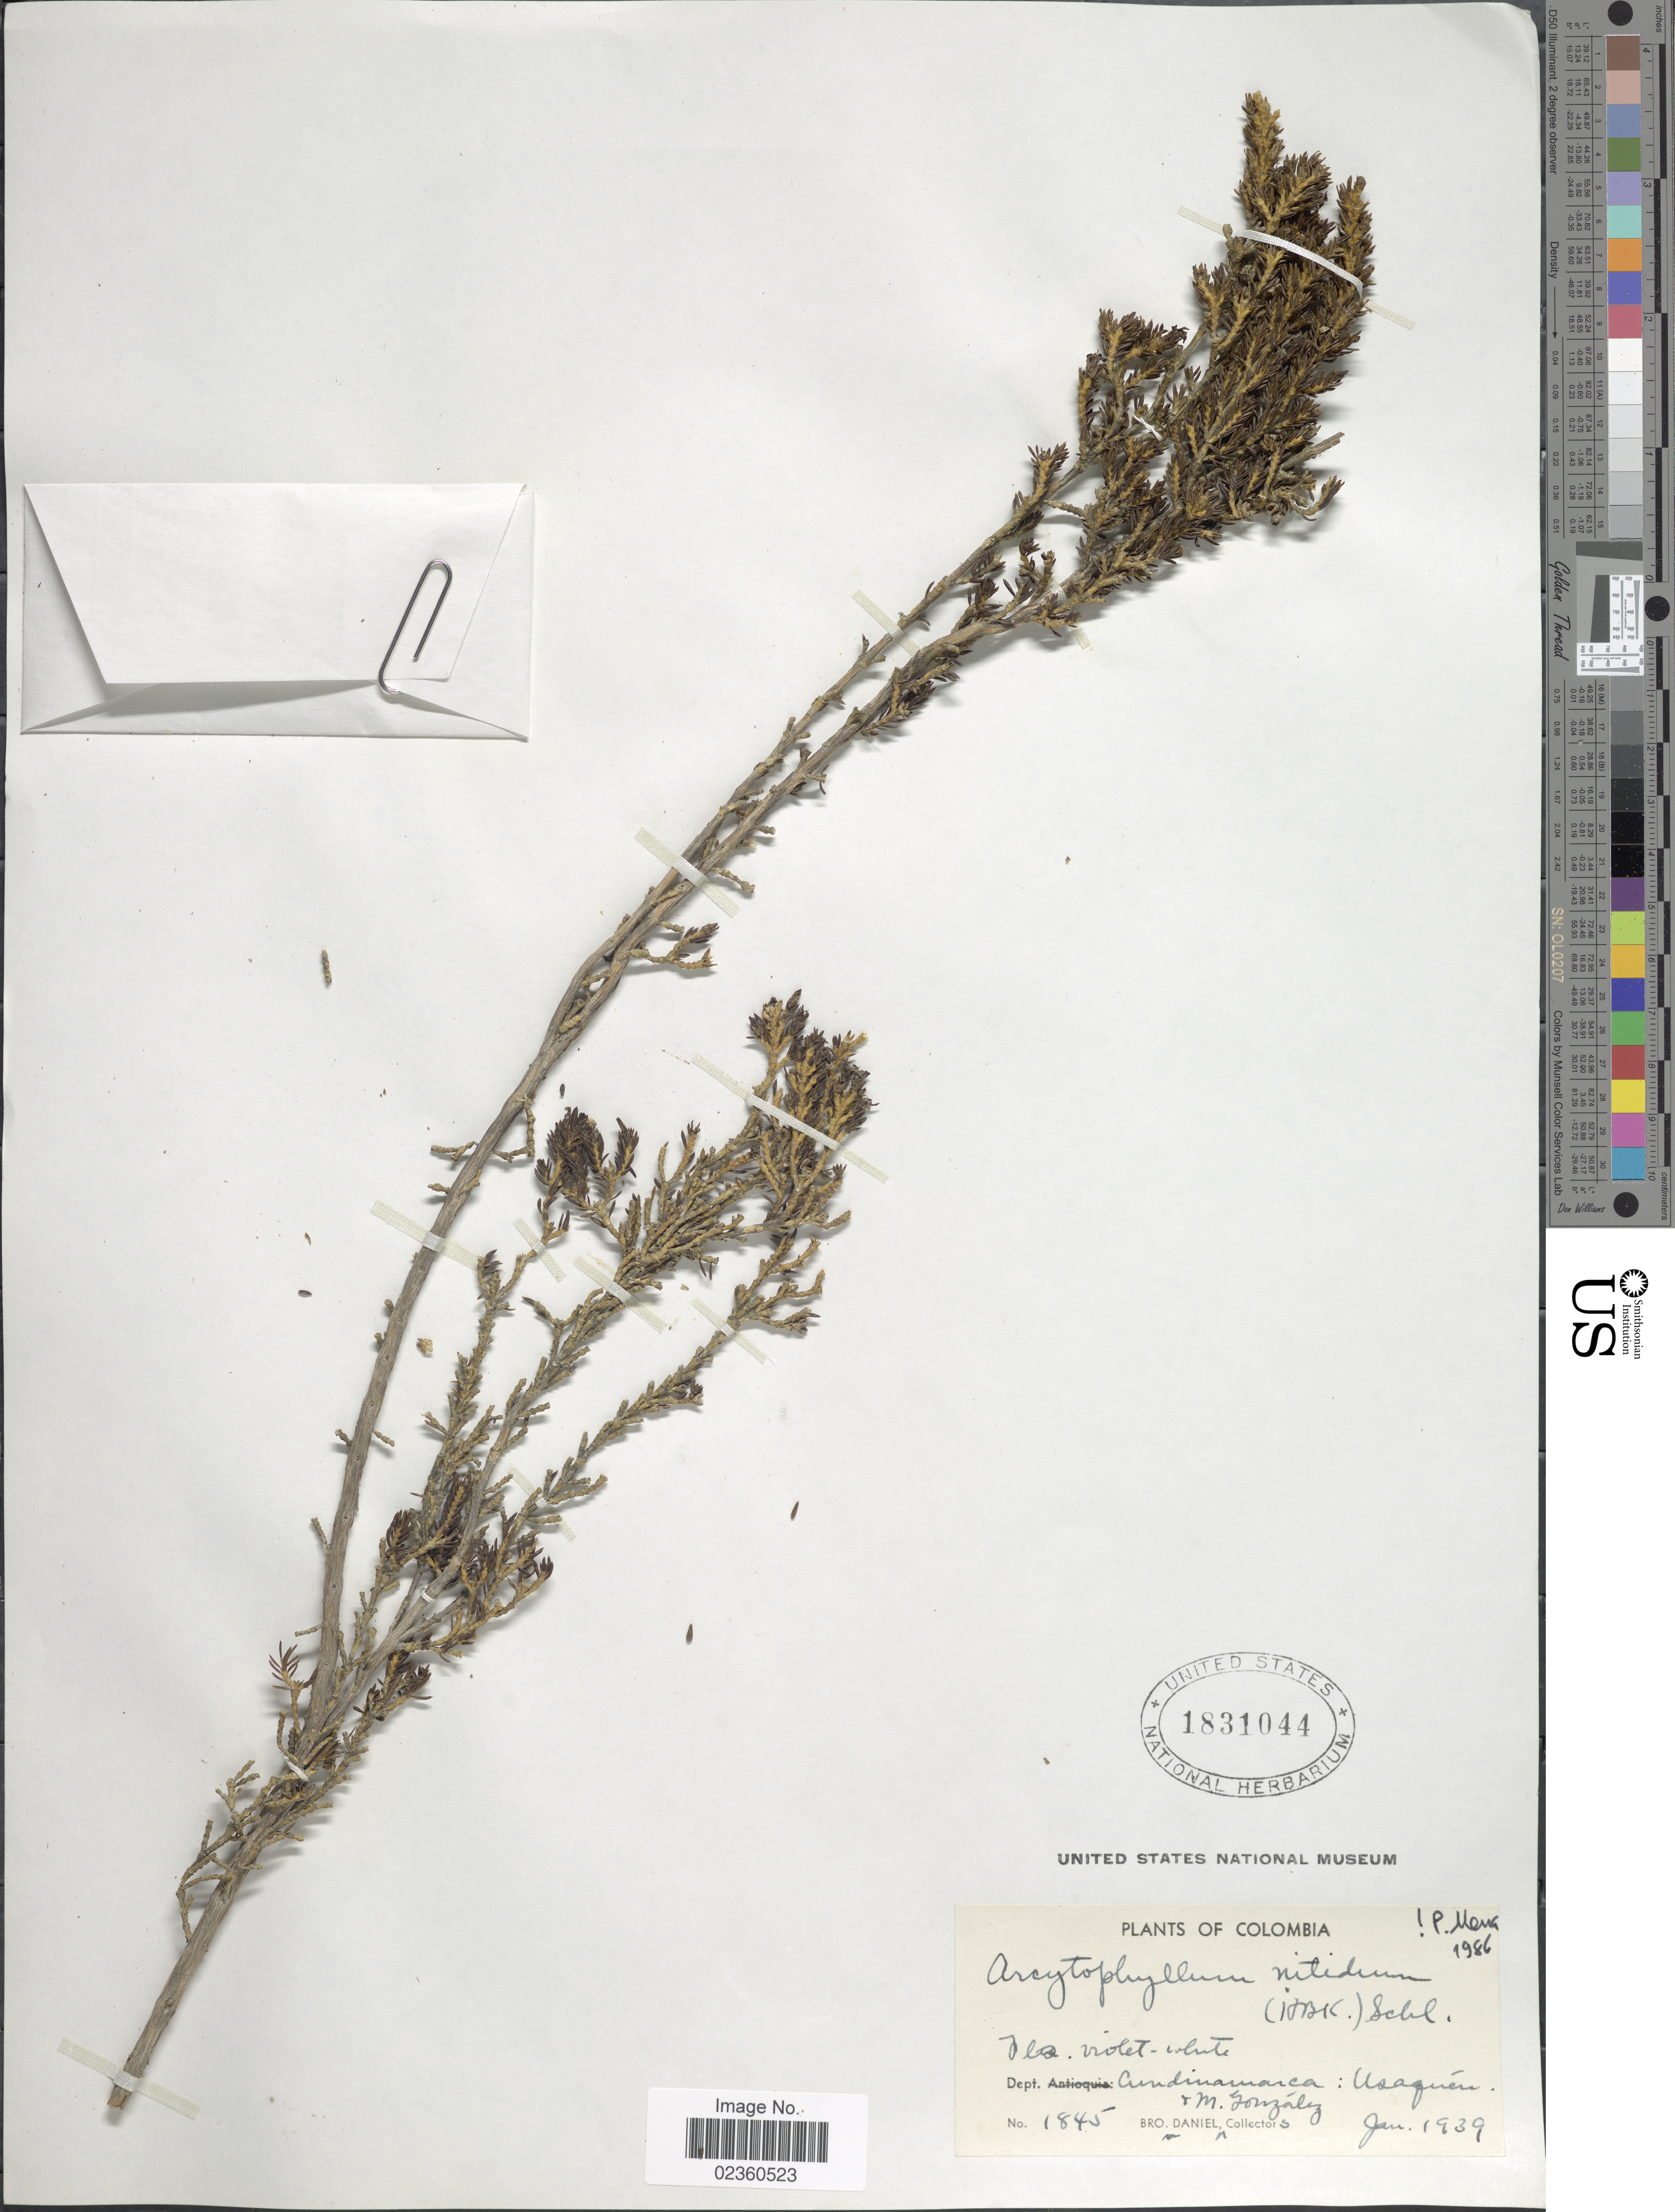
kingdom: Plantae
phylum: Tracheophyta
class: Magnoliopsida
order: Gentianales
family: Rubiaceae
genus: Arcytophyllum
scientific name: Arcytophyllum nitidum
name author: (Kunth) Schltdl.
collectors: Bro. Daniel & M. González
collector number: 1845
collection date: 1939-01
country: Colombia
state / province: Cundinamarca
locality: Dept. Cundinamarca: Usaqúen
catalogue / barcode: US 1831044